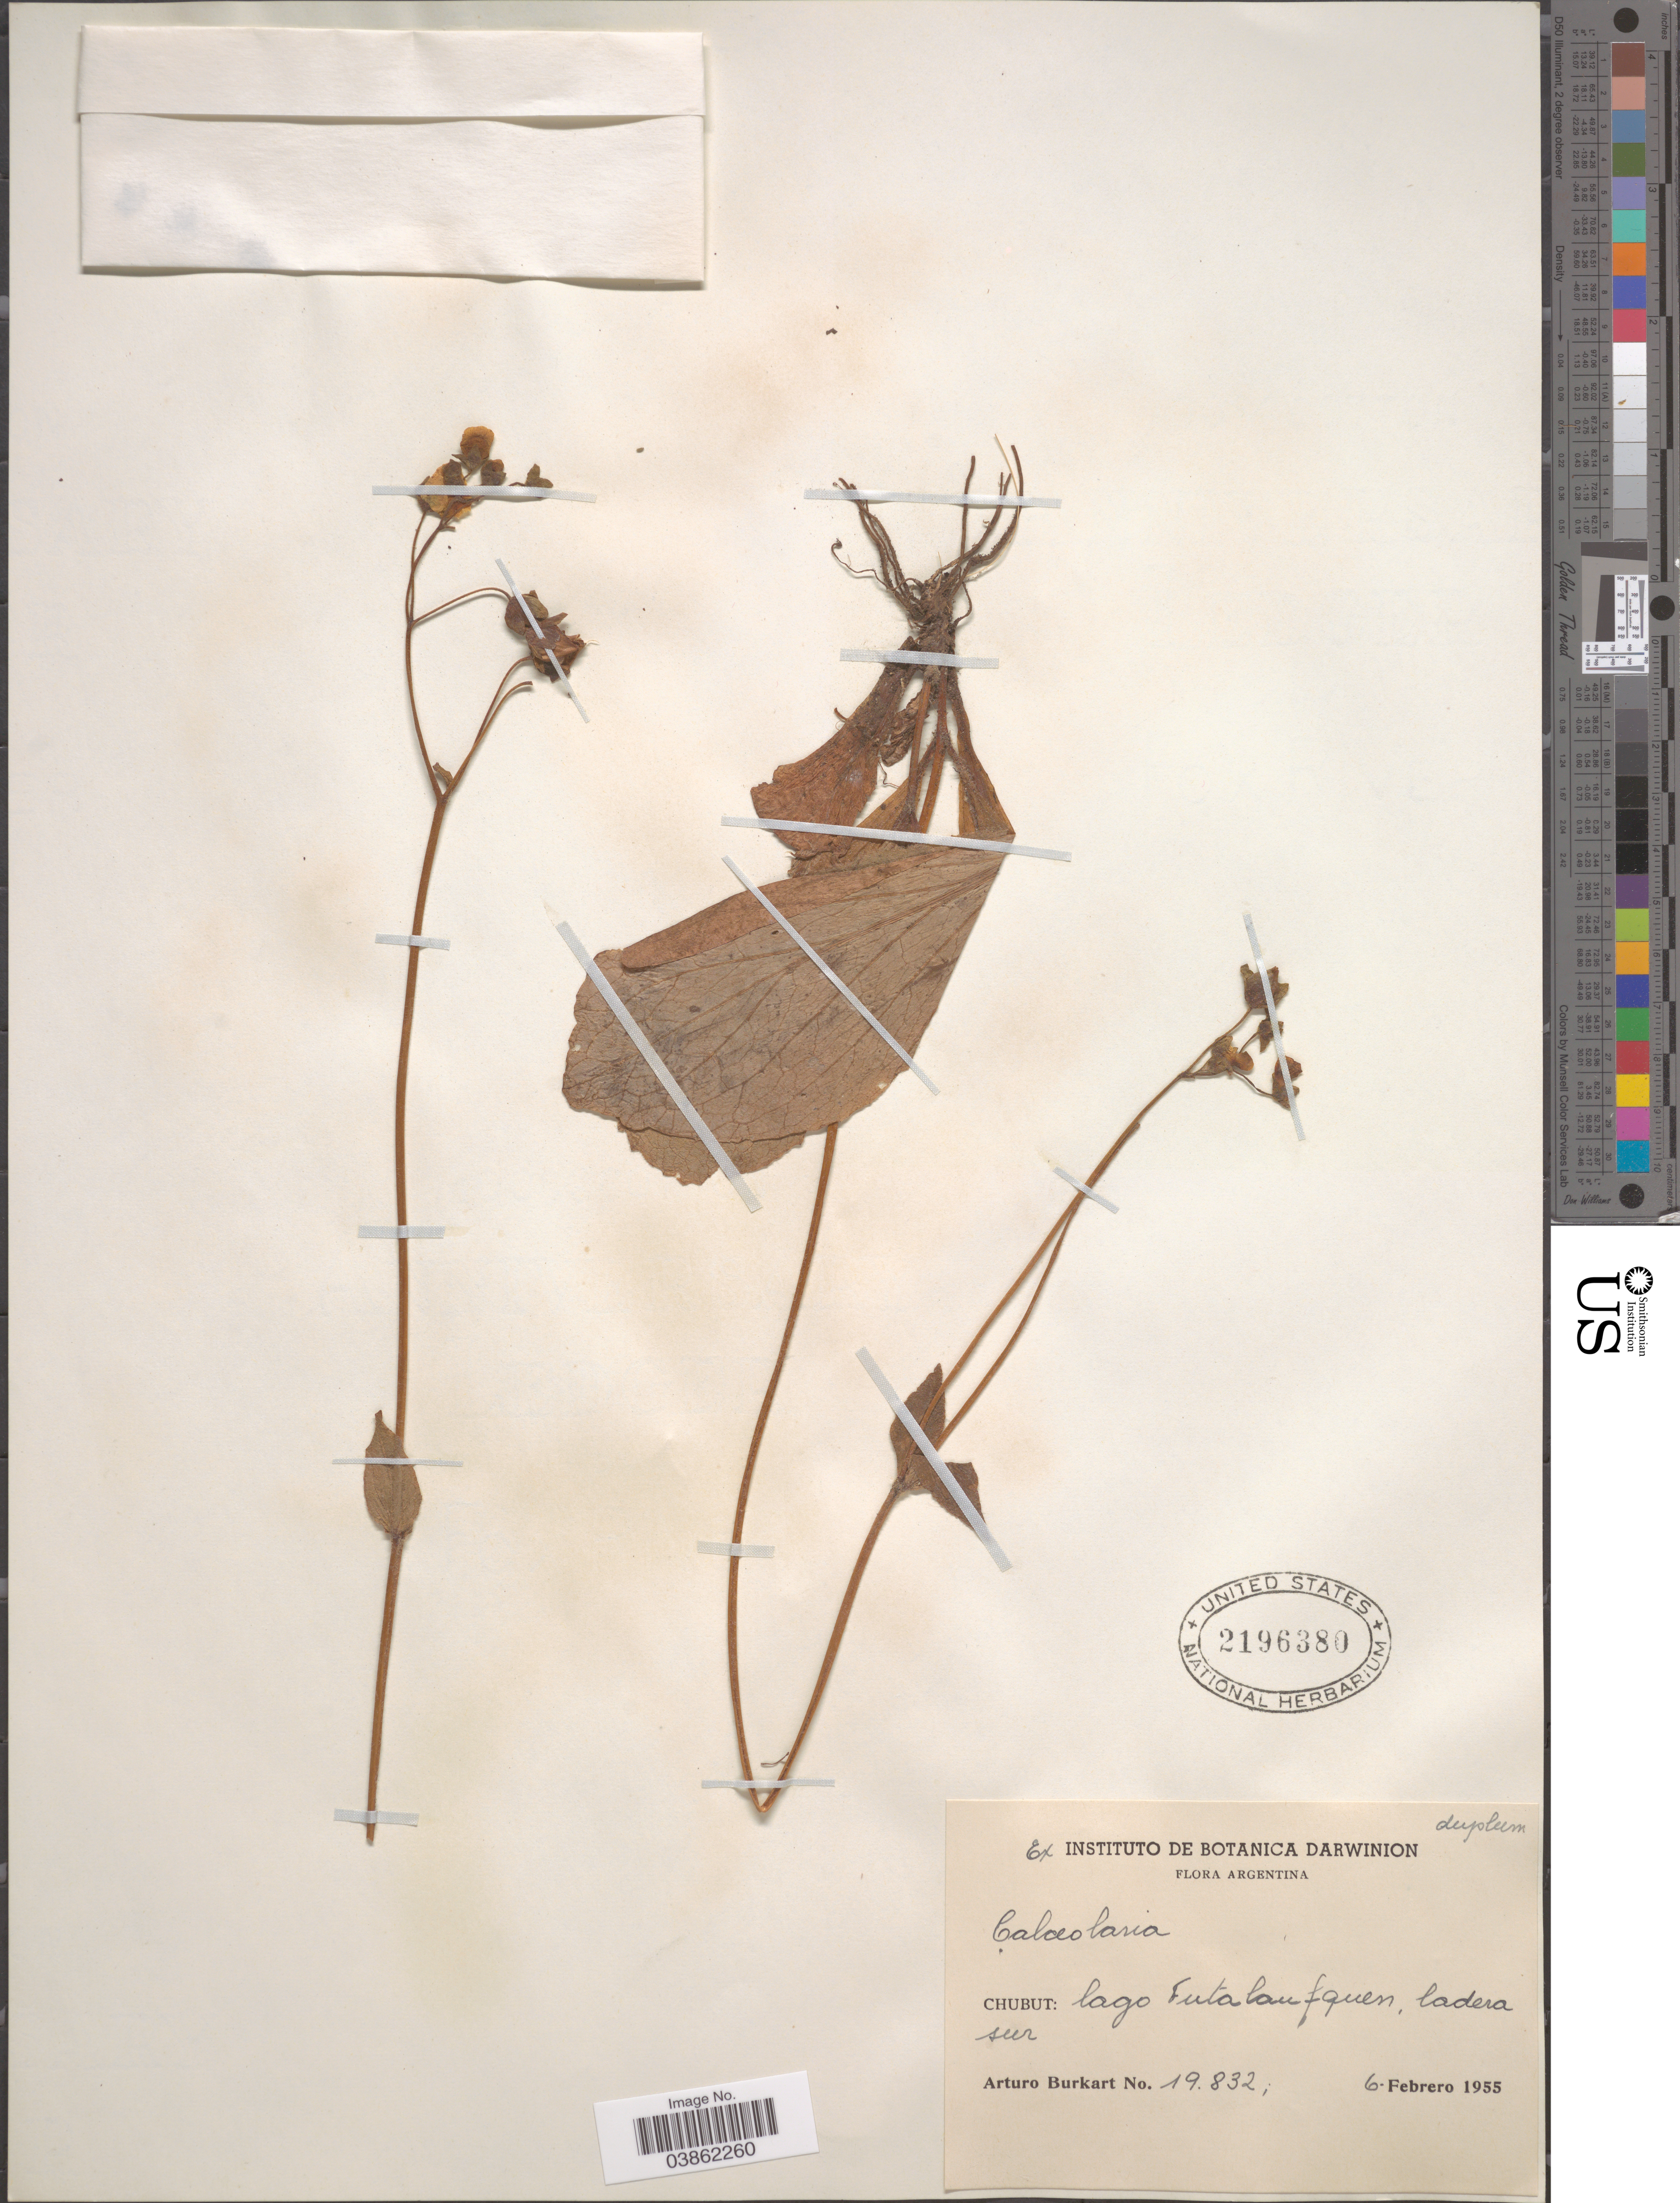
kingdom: Plantae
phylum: Tracheophyta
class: Magnoliopsida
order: Lamiales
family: Calceolariaceae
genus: Calceolaria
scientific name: Calceolaria sp.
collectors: A. E. Burkart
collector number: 19832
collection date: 1955-02-06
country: Argentina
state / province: Chubut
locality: Lago Futalaufquen, ladera sur.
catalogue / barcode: US 2196380